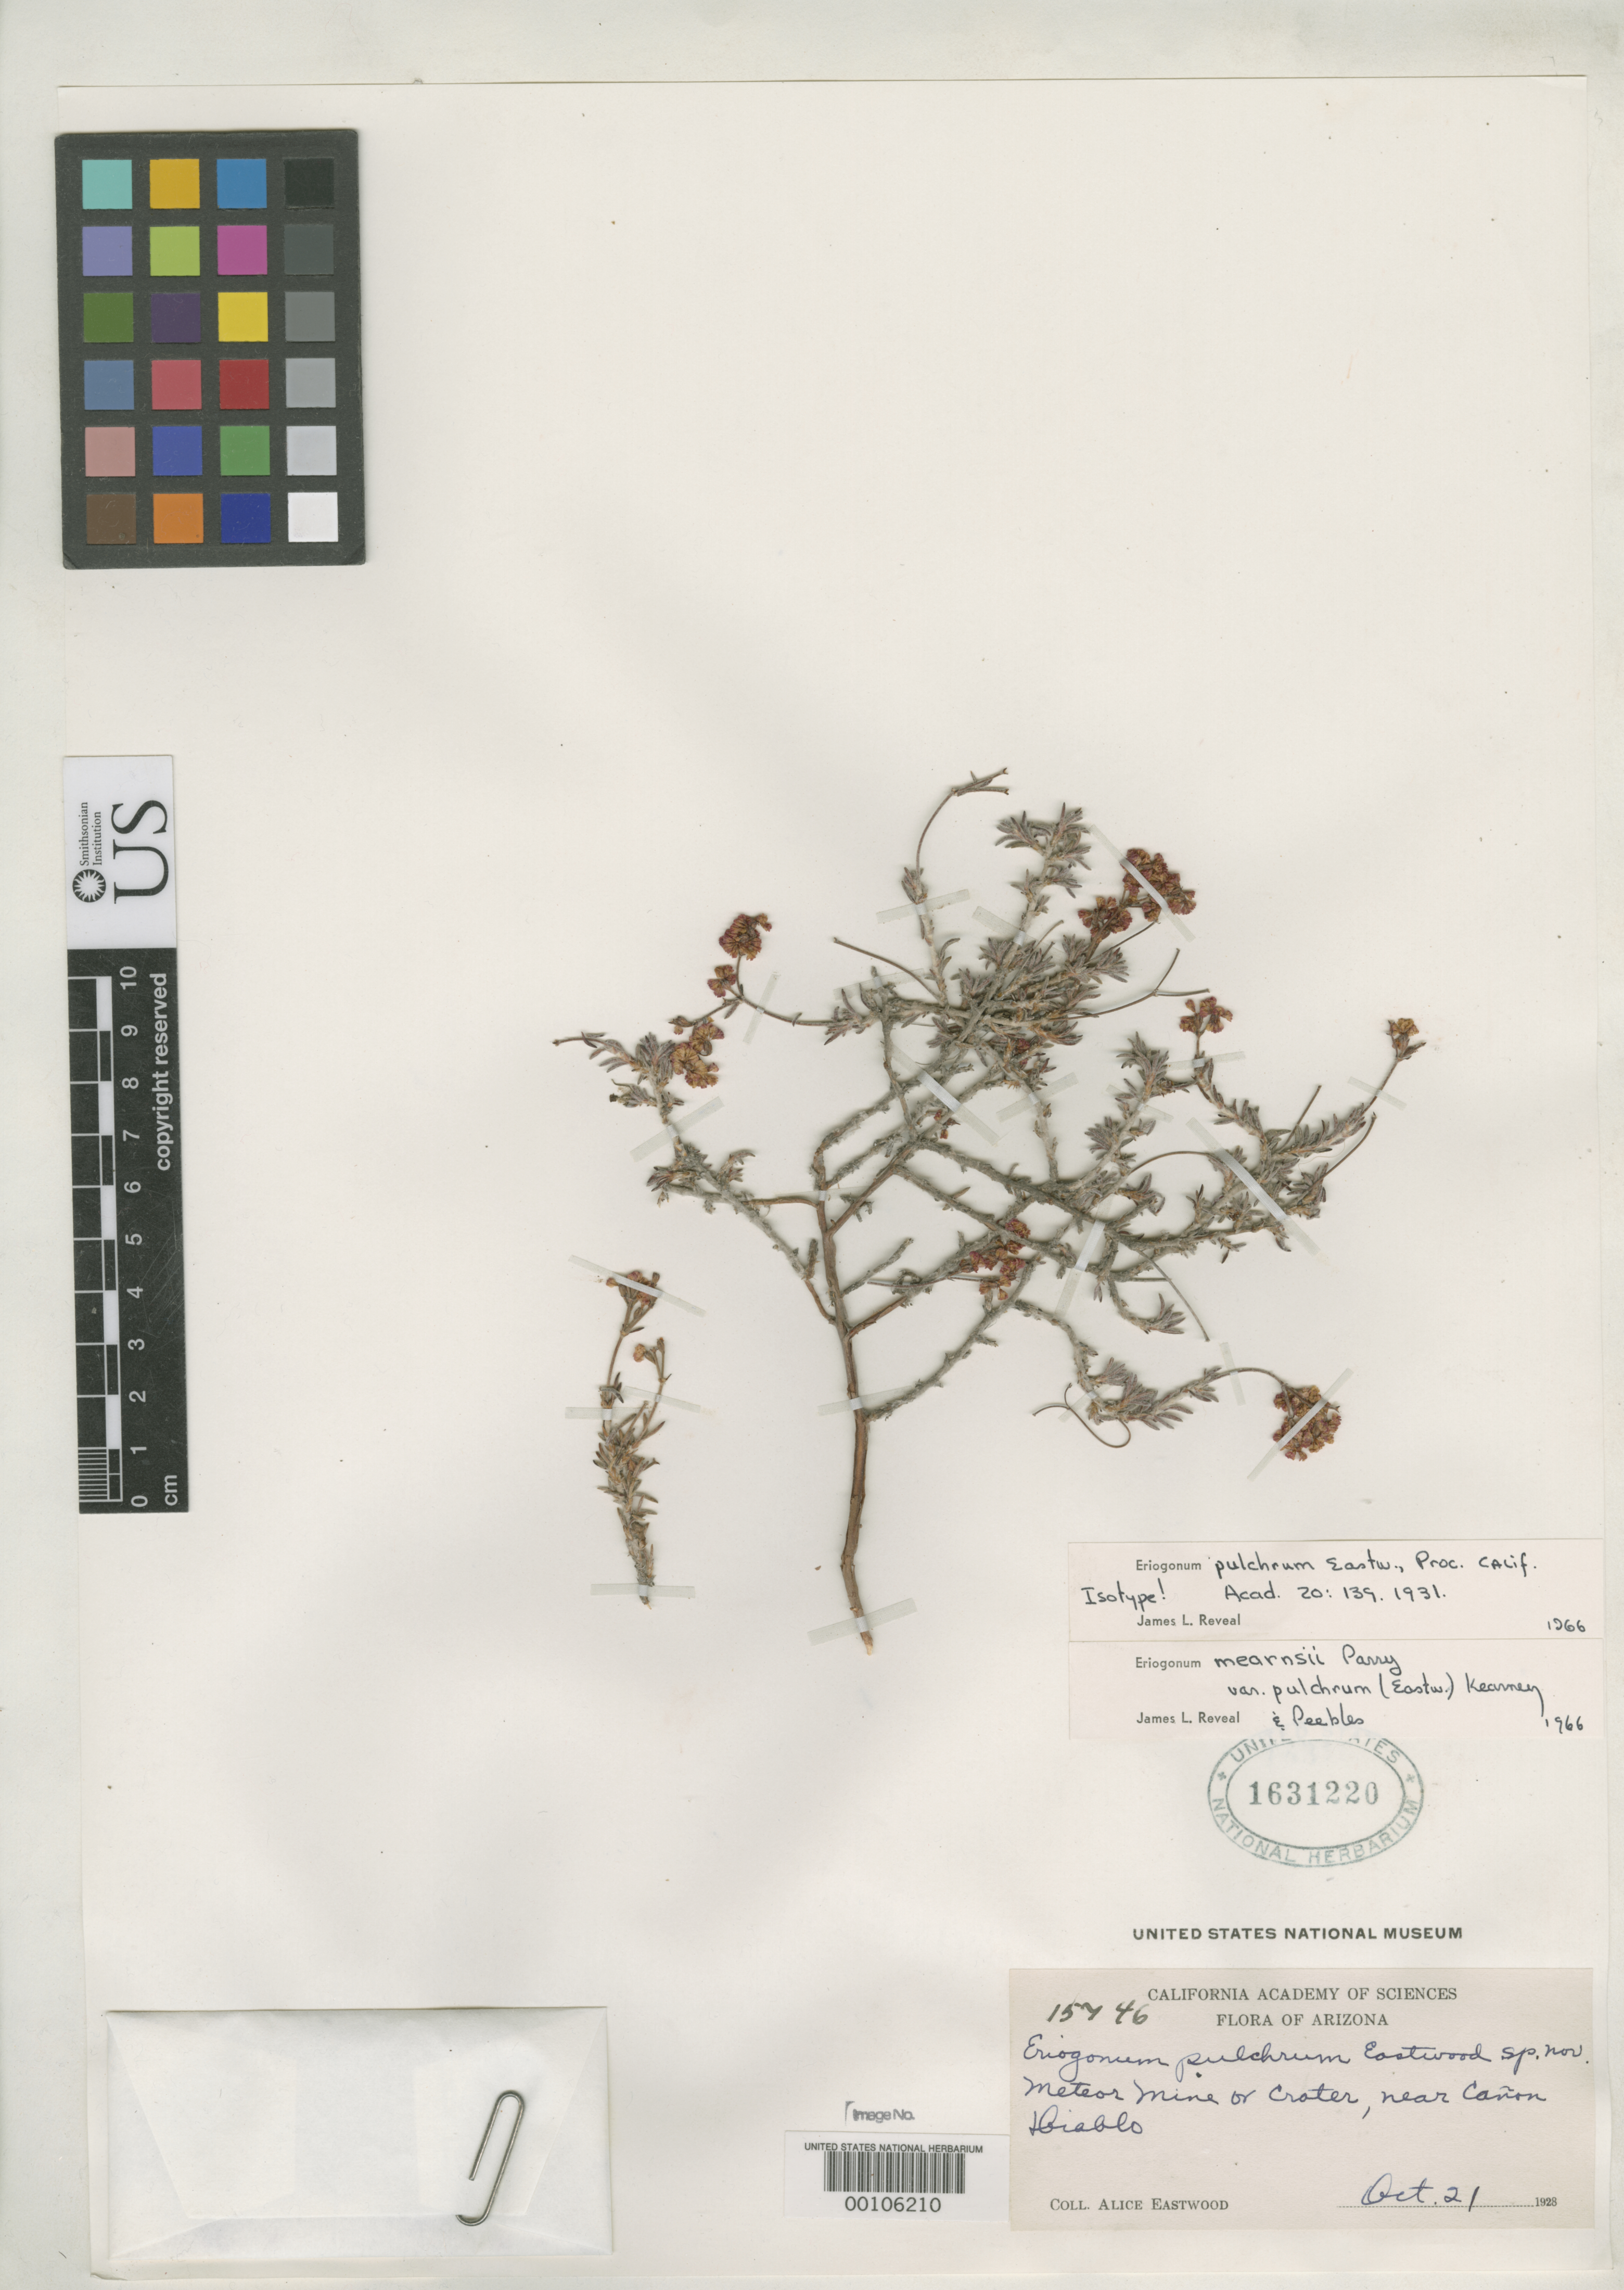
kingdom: Plantae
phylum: Tracheophyta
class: Magnoliopsida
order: Caryophyllales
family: Polygonaceae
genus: Eriogonum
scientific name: Eriogonum pulchrum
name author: Eastw.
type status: Isotype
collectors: A. Eastwood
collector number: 15746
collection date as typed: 21 Oct 1928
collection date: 1928-10-21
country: United States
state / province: Arizona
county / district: Coconino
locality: Meteor Crater.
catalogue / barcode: US 1631220